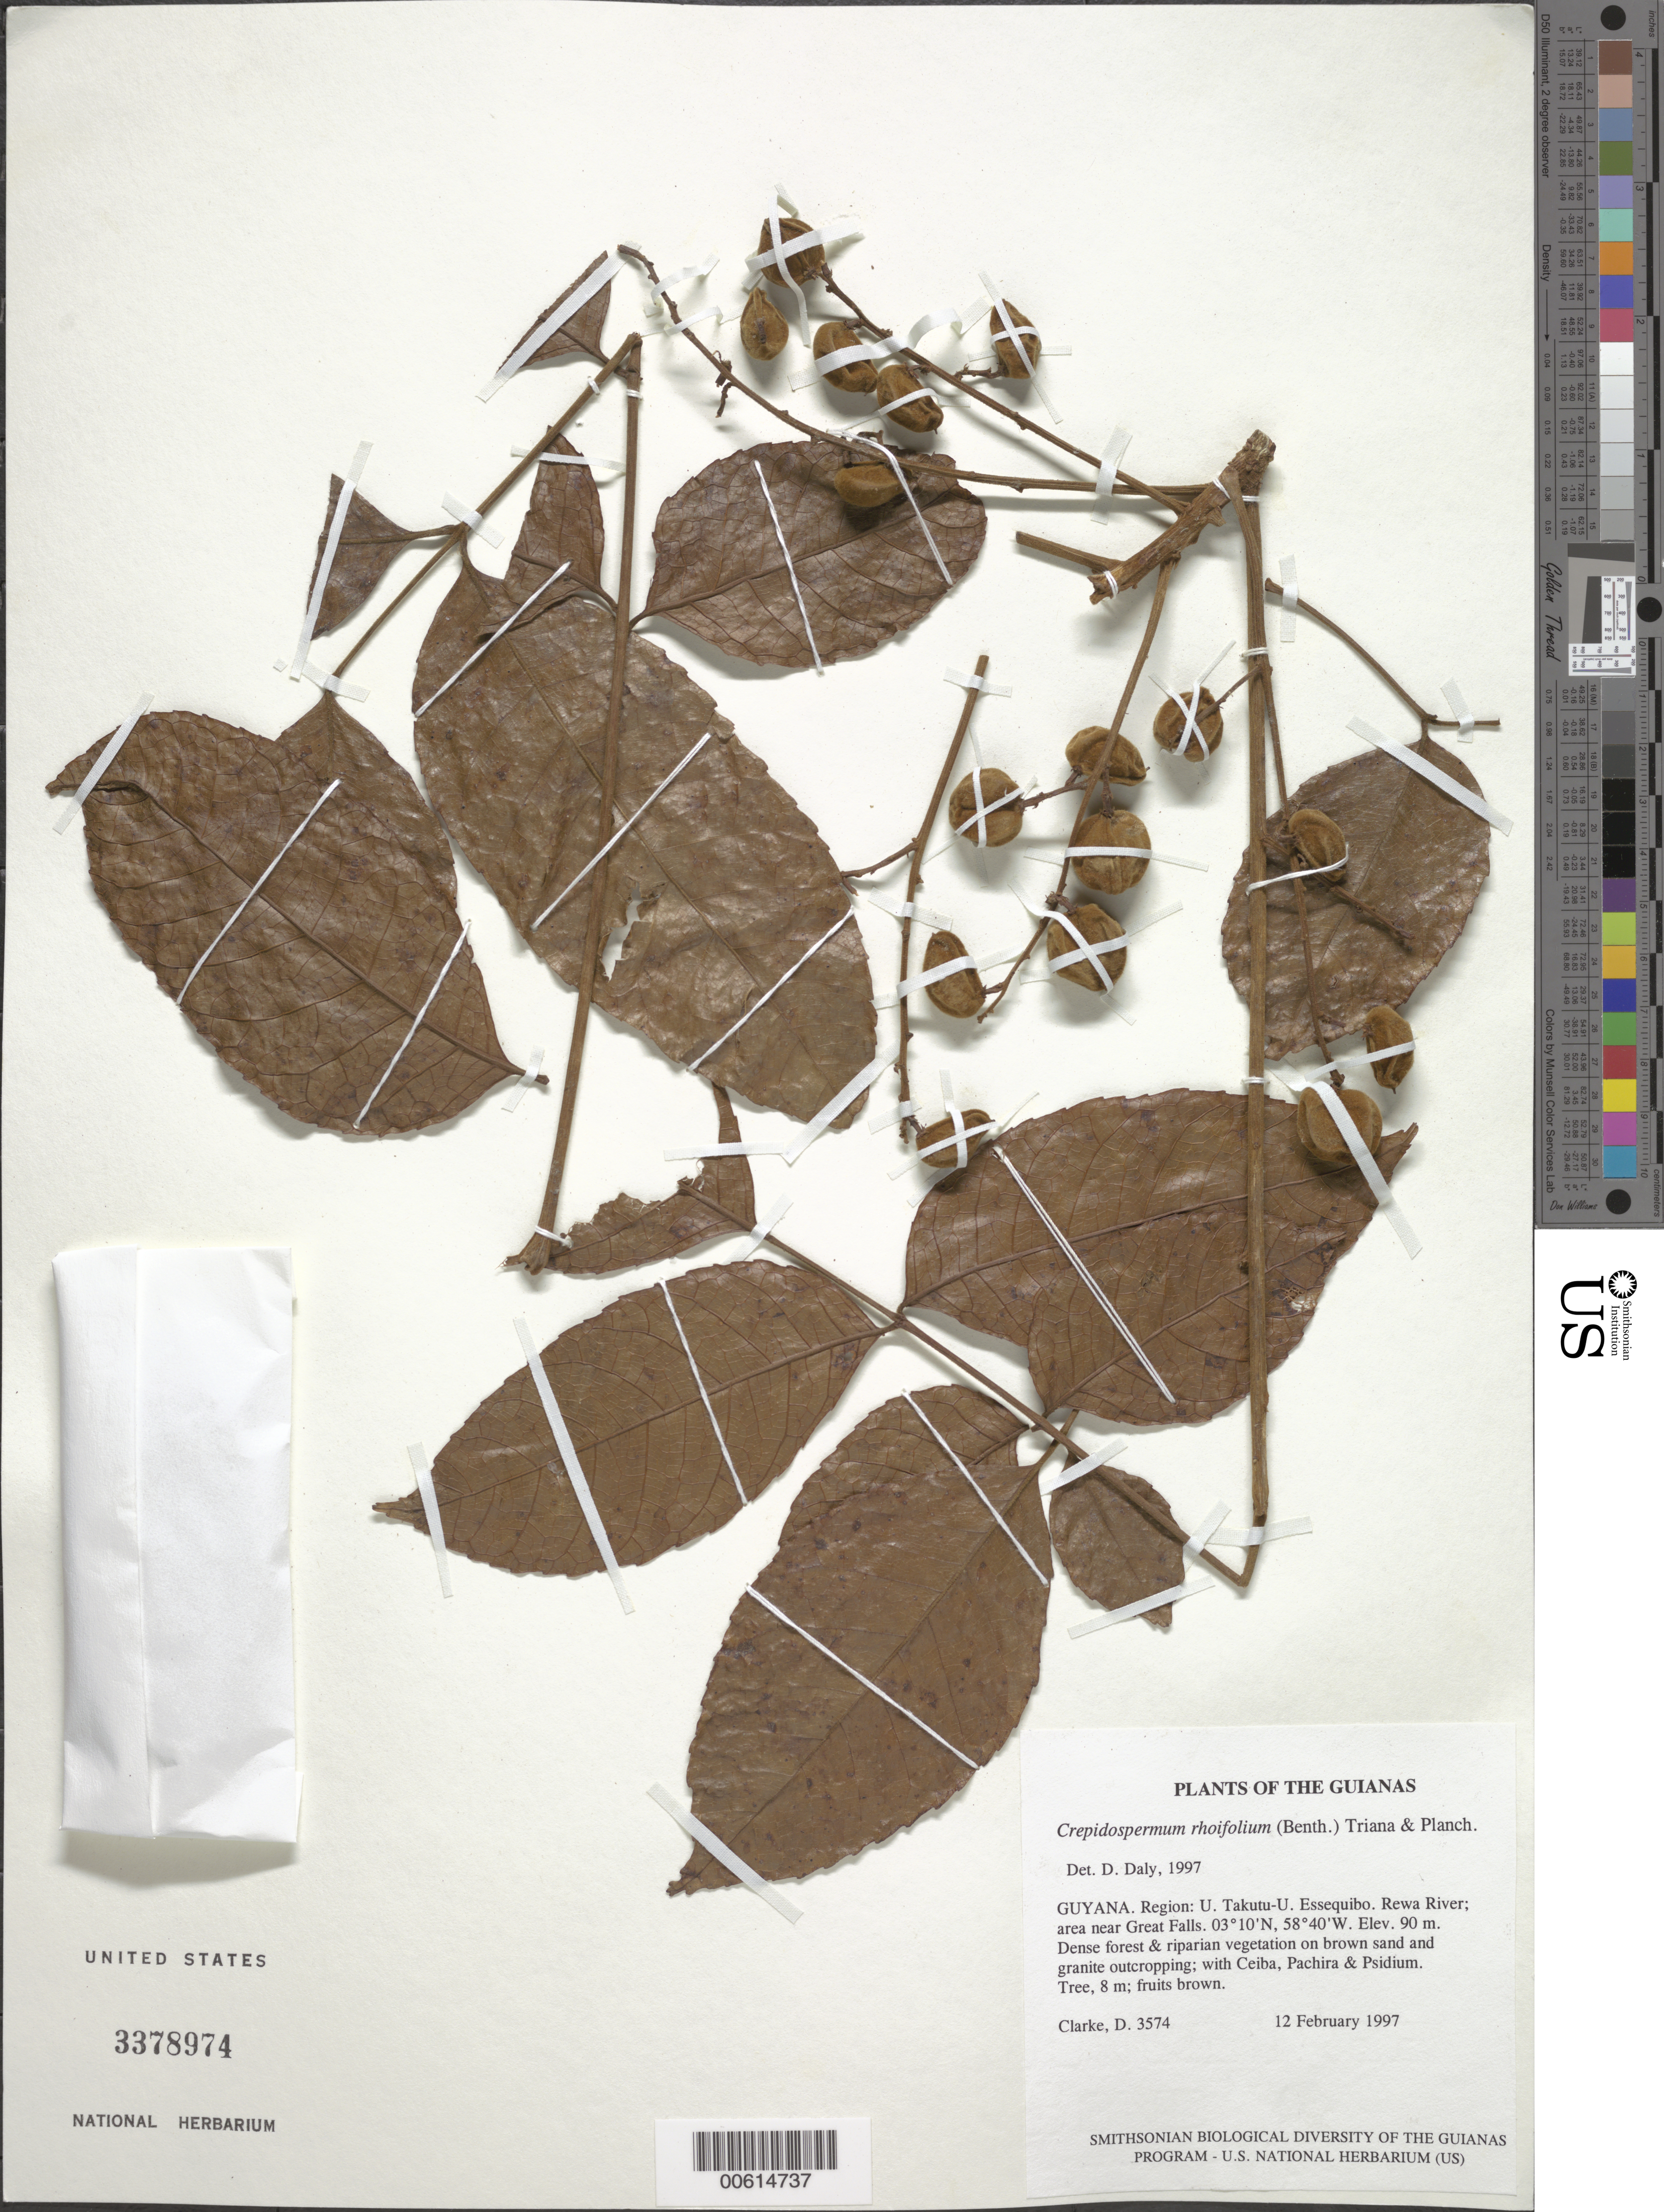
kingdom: Plantae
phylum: Tracheophyta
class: Magnoliopsida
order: Sapindales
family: Burseraceae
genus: Protium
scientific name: Protium rhoifolium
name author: (Benth.) Byng & Christenh.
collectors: H. D. Clarke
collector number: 3574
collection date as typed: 12 February 1997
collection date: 1997-02-12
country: Guyana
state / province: U. Takutu-U. Essequibo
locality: Rewa River; area near Great Falls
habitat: Dense forest & riparian vegetation on brown sand and granite outcropping; with Ceiba, Pachira & Psidium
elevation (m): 90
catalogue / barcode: US 3378974